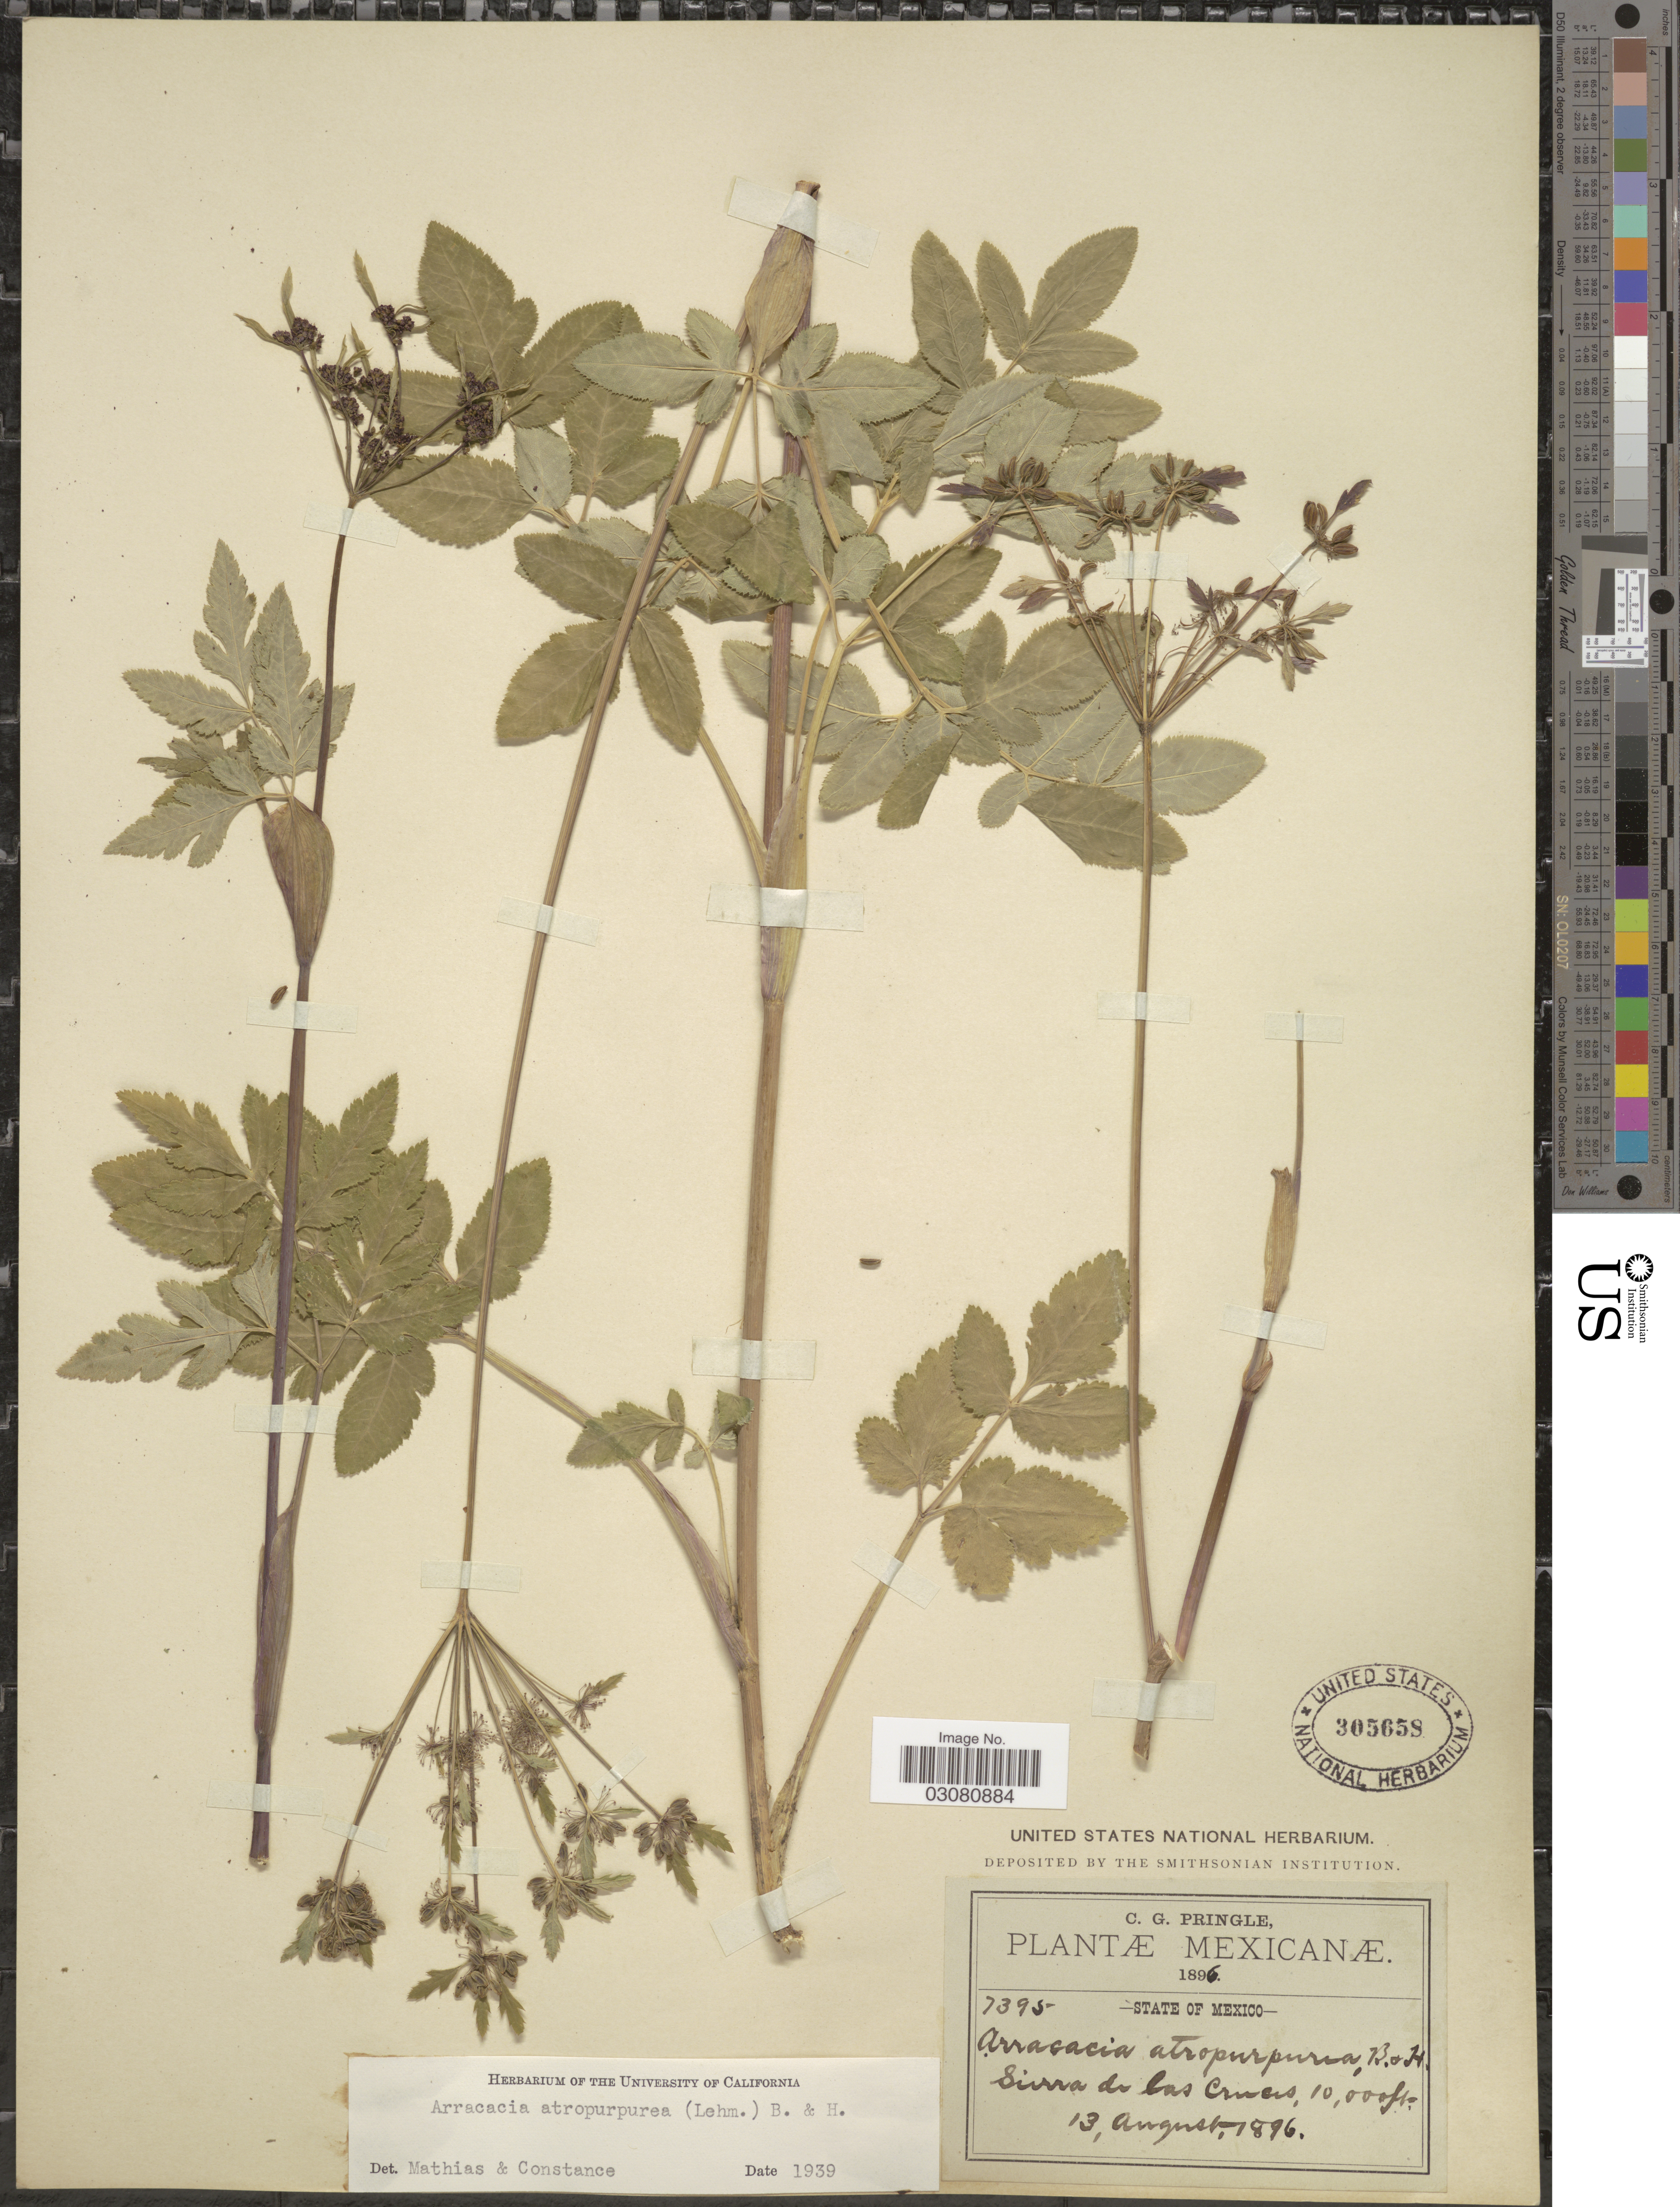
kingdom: Plantae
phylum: Tracheophyta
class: Magnoliopsida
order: Apiales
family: Apiaceae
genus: Arracacia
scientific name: Arracacia atropurpurea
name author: (Lehm.) Benth. & Hook. f. ex Hemsl.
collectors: C. G. Pringle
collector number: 7395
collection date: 1896-08-13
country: Mexico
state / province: México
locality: Sierra de las Cruces.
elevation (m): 3048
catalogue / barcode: US 305658